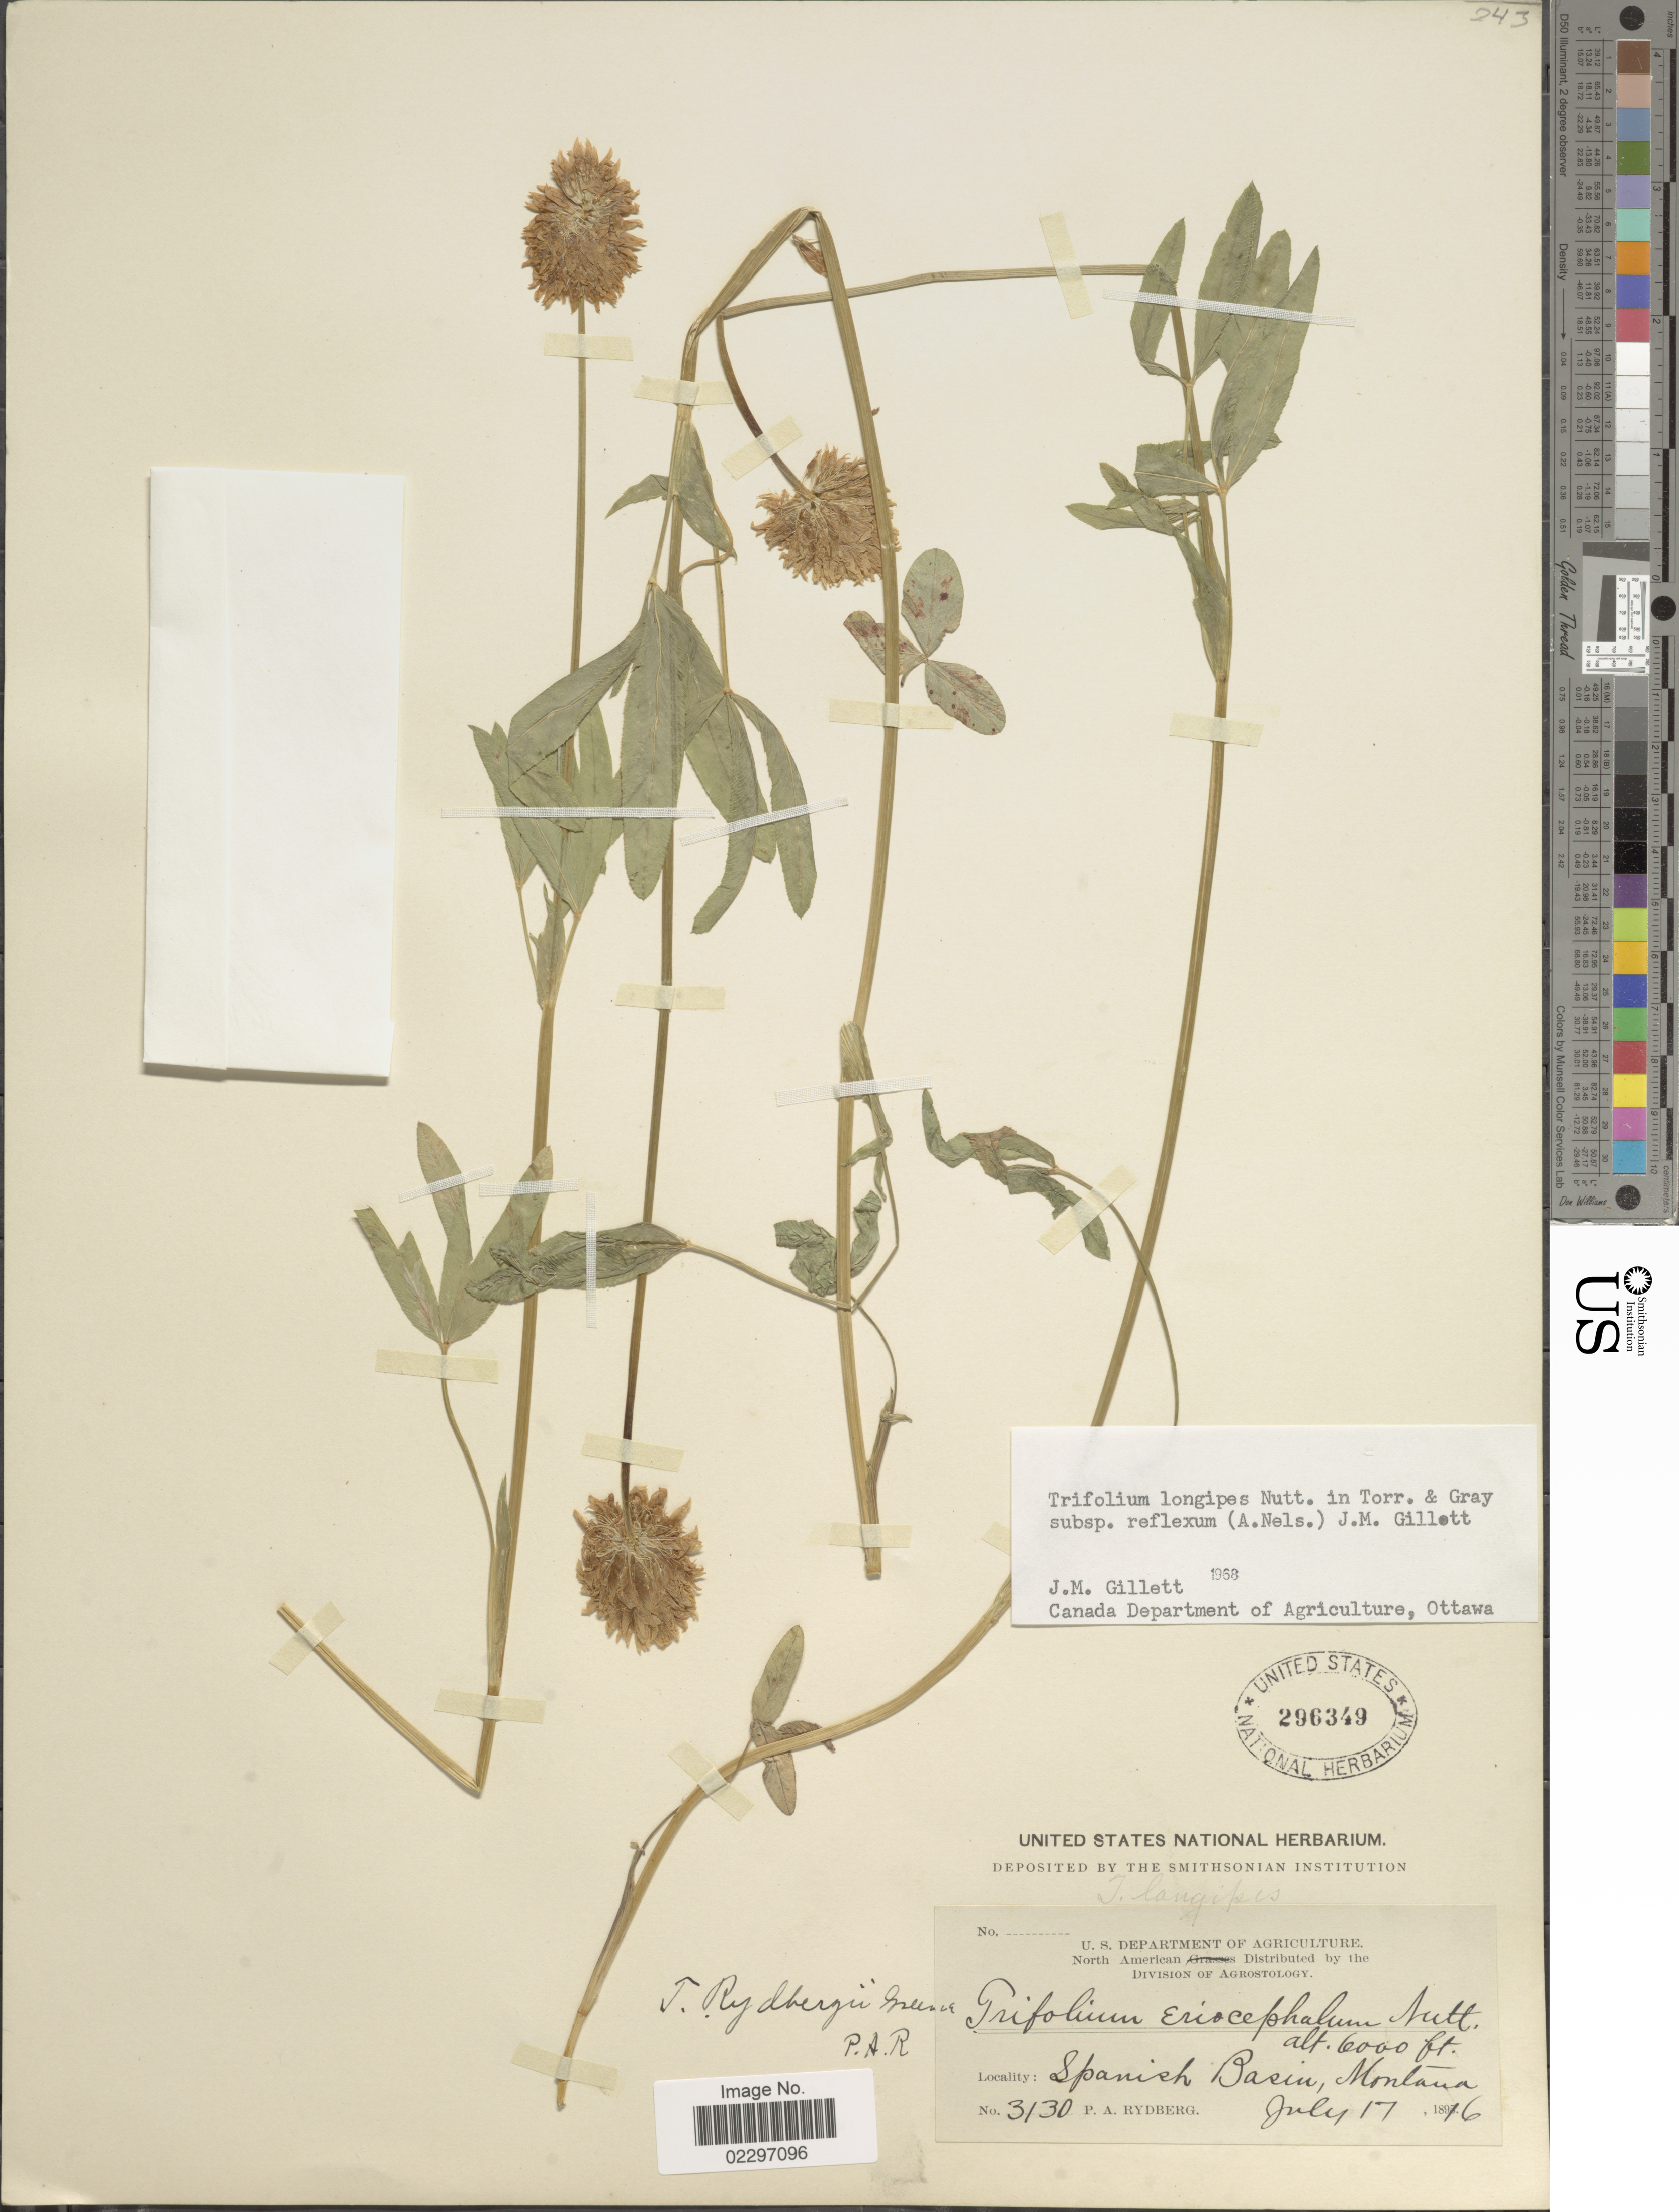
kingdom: Plantae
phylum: Tracheophyta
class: Magnoliopsida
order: Fabales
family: Fabaceae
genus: Trifolium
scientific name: Trifolium longipes subsp. reflexum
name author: (A. Nelson) J.M. Gillet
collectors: P. A. Rydberg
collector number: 3130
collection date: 1896-07-17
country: United States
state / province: Montana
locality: Spanish Basin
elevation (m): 1829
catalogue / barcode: US 296349